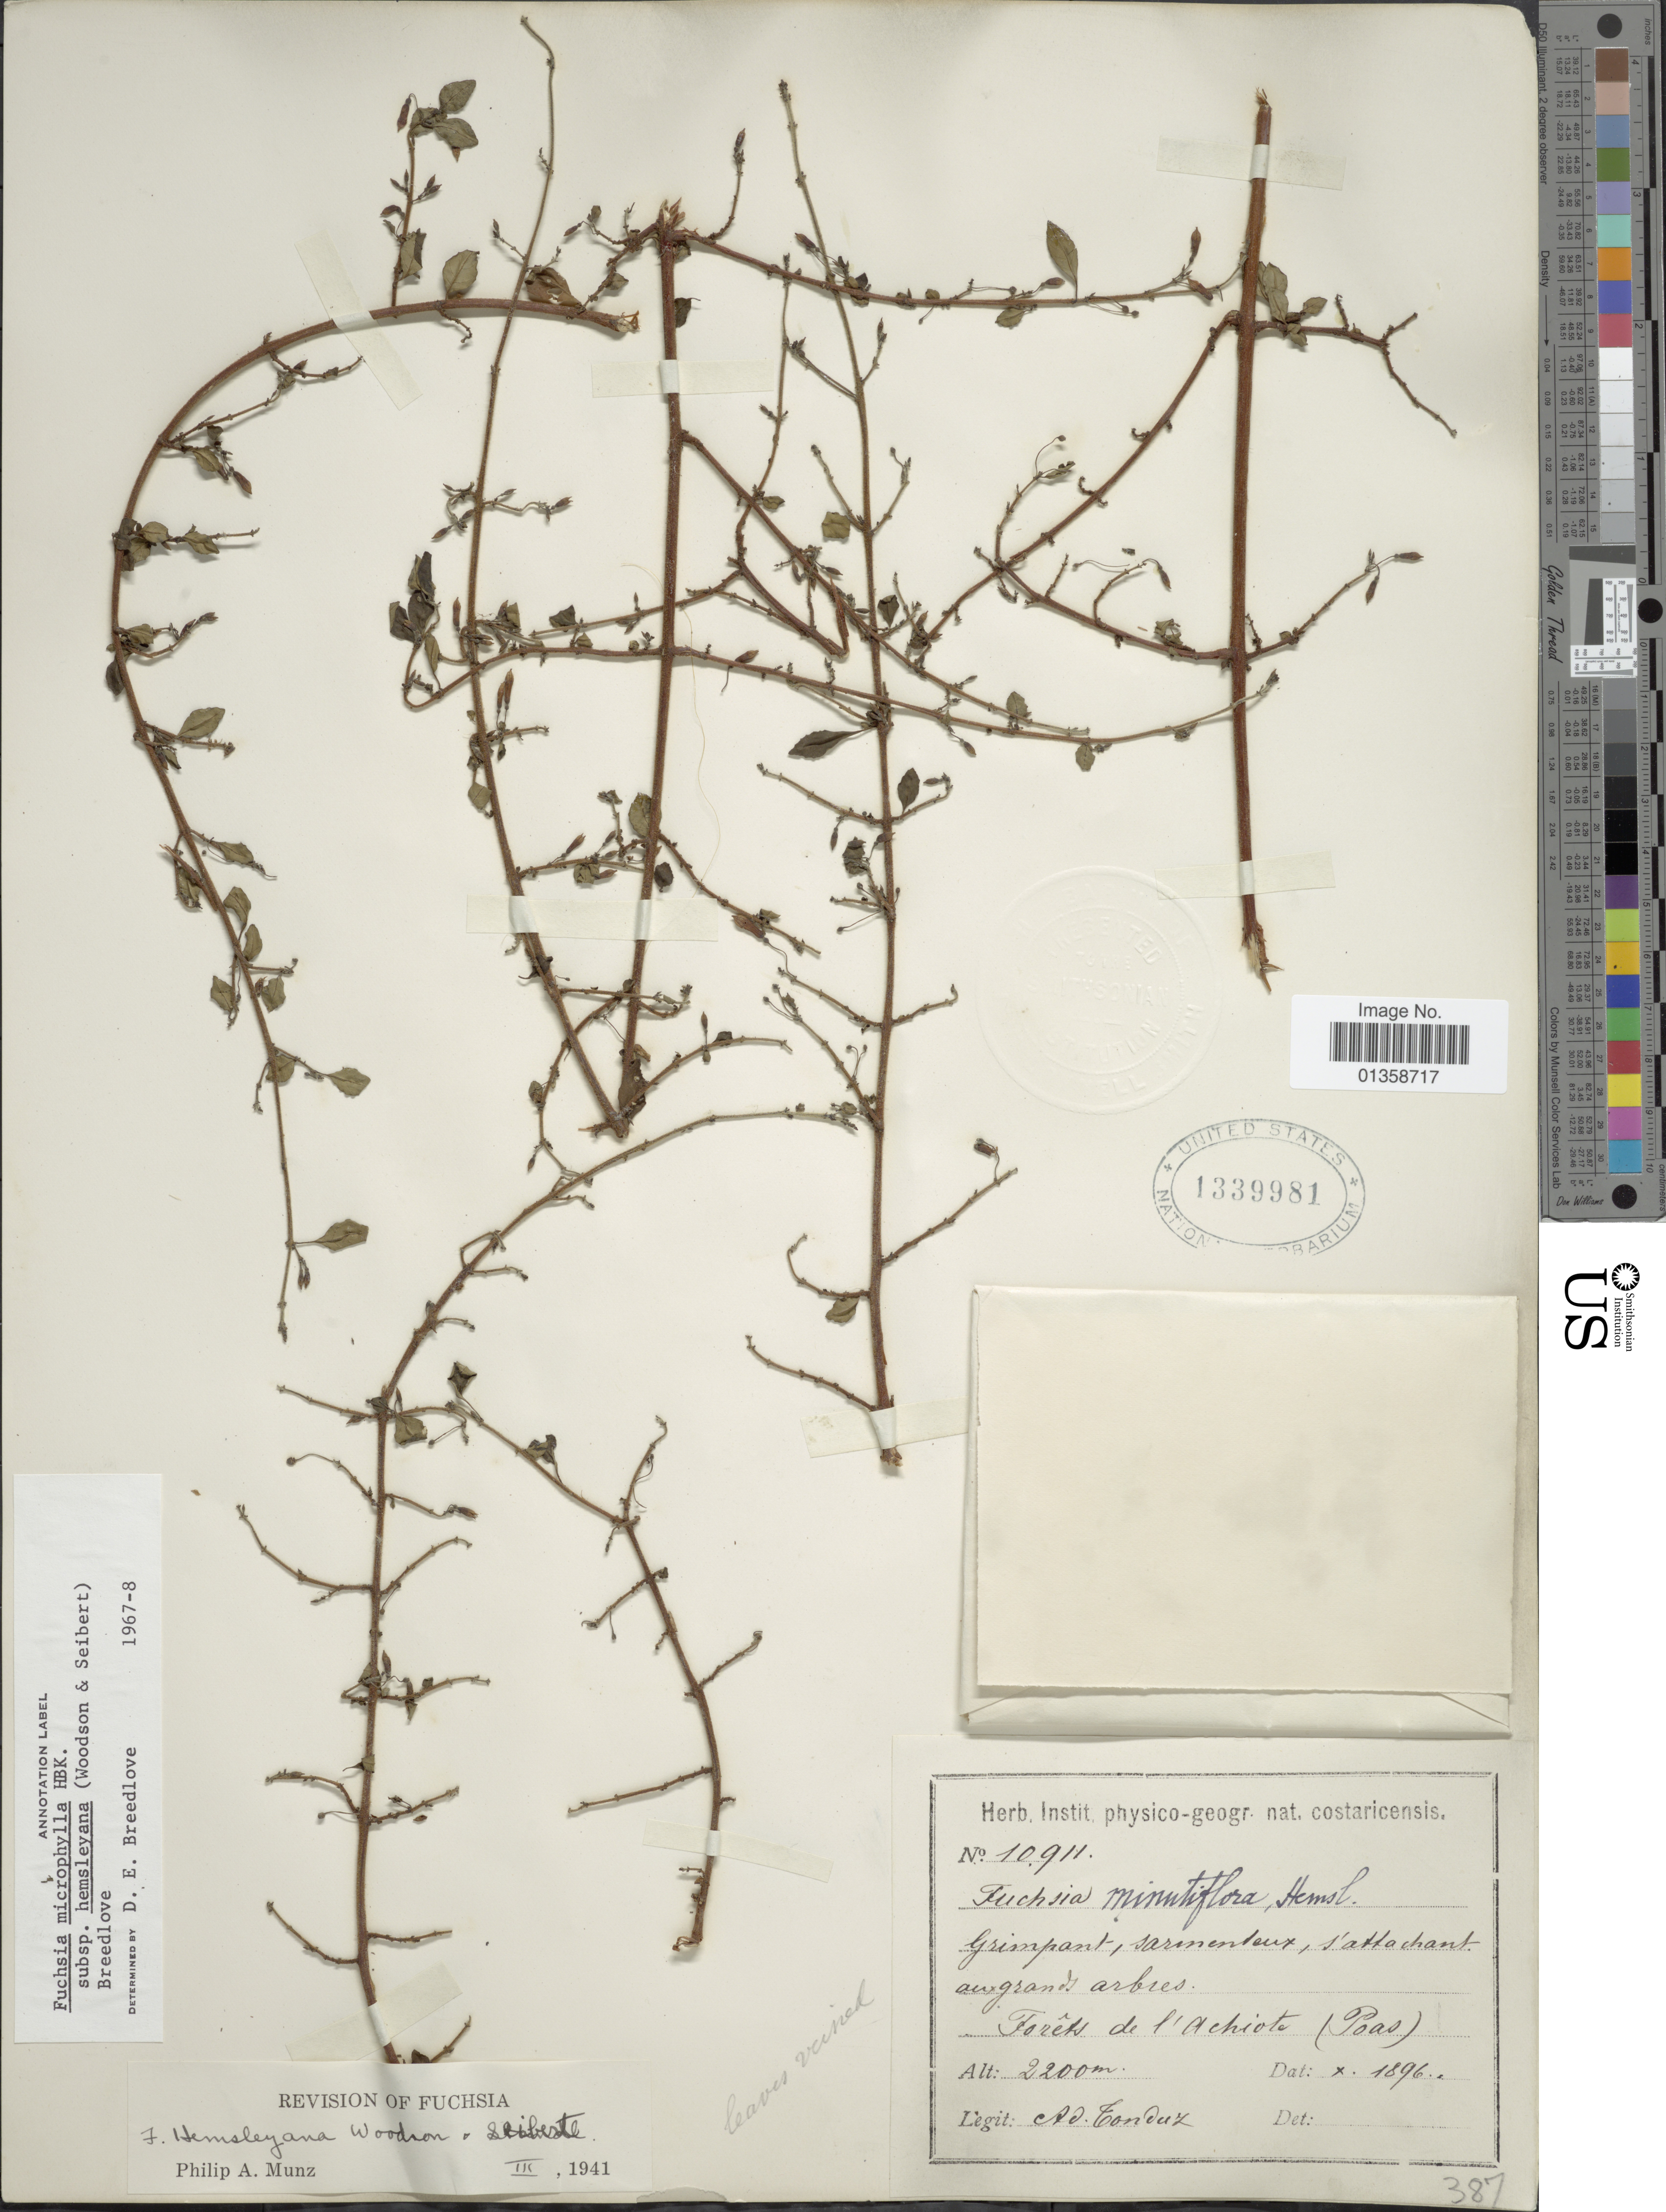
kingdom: Plantae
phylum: Tracheophyta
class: Magnoliopsida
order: Myrtales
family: Onagraceae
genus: Fuchsia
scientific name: Fuchsia microphylla subsp. hemsleyana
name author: (Woodson & Seibert) Breedlove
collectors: A. Tonduz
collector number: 10911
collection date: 1896-10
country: Costa Rica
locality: Forêts de l' Achiote (Poas)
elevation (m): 2200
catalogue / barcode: US 1339981